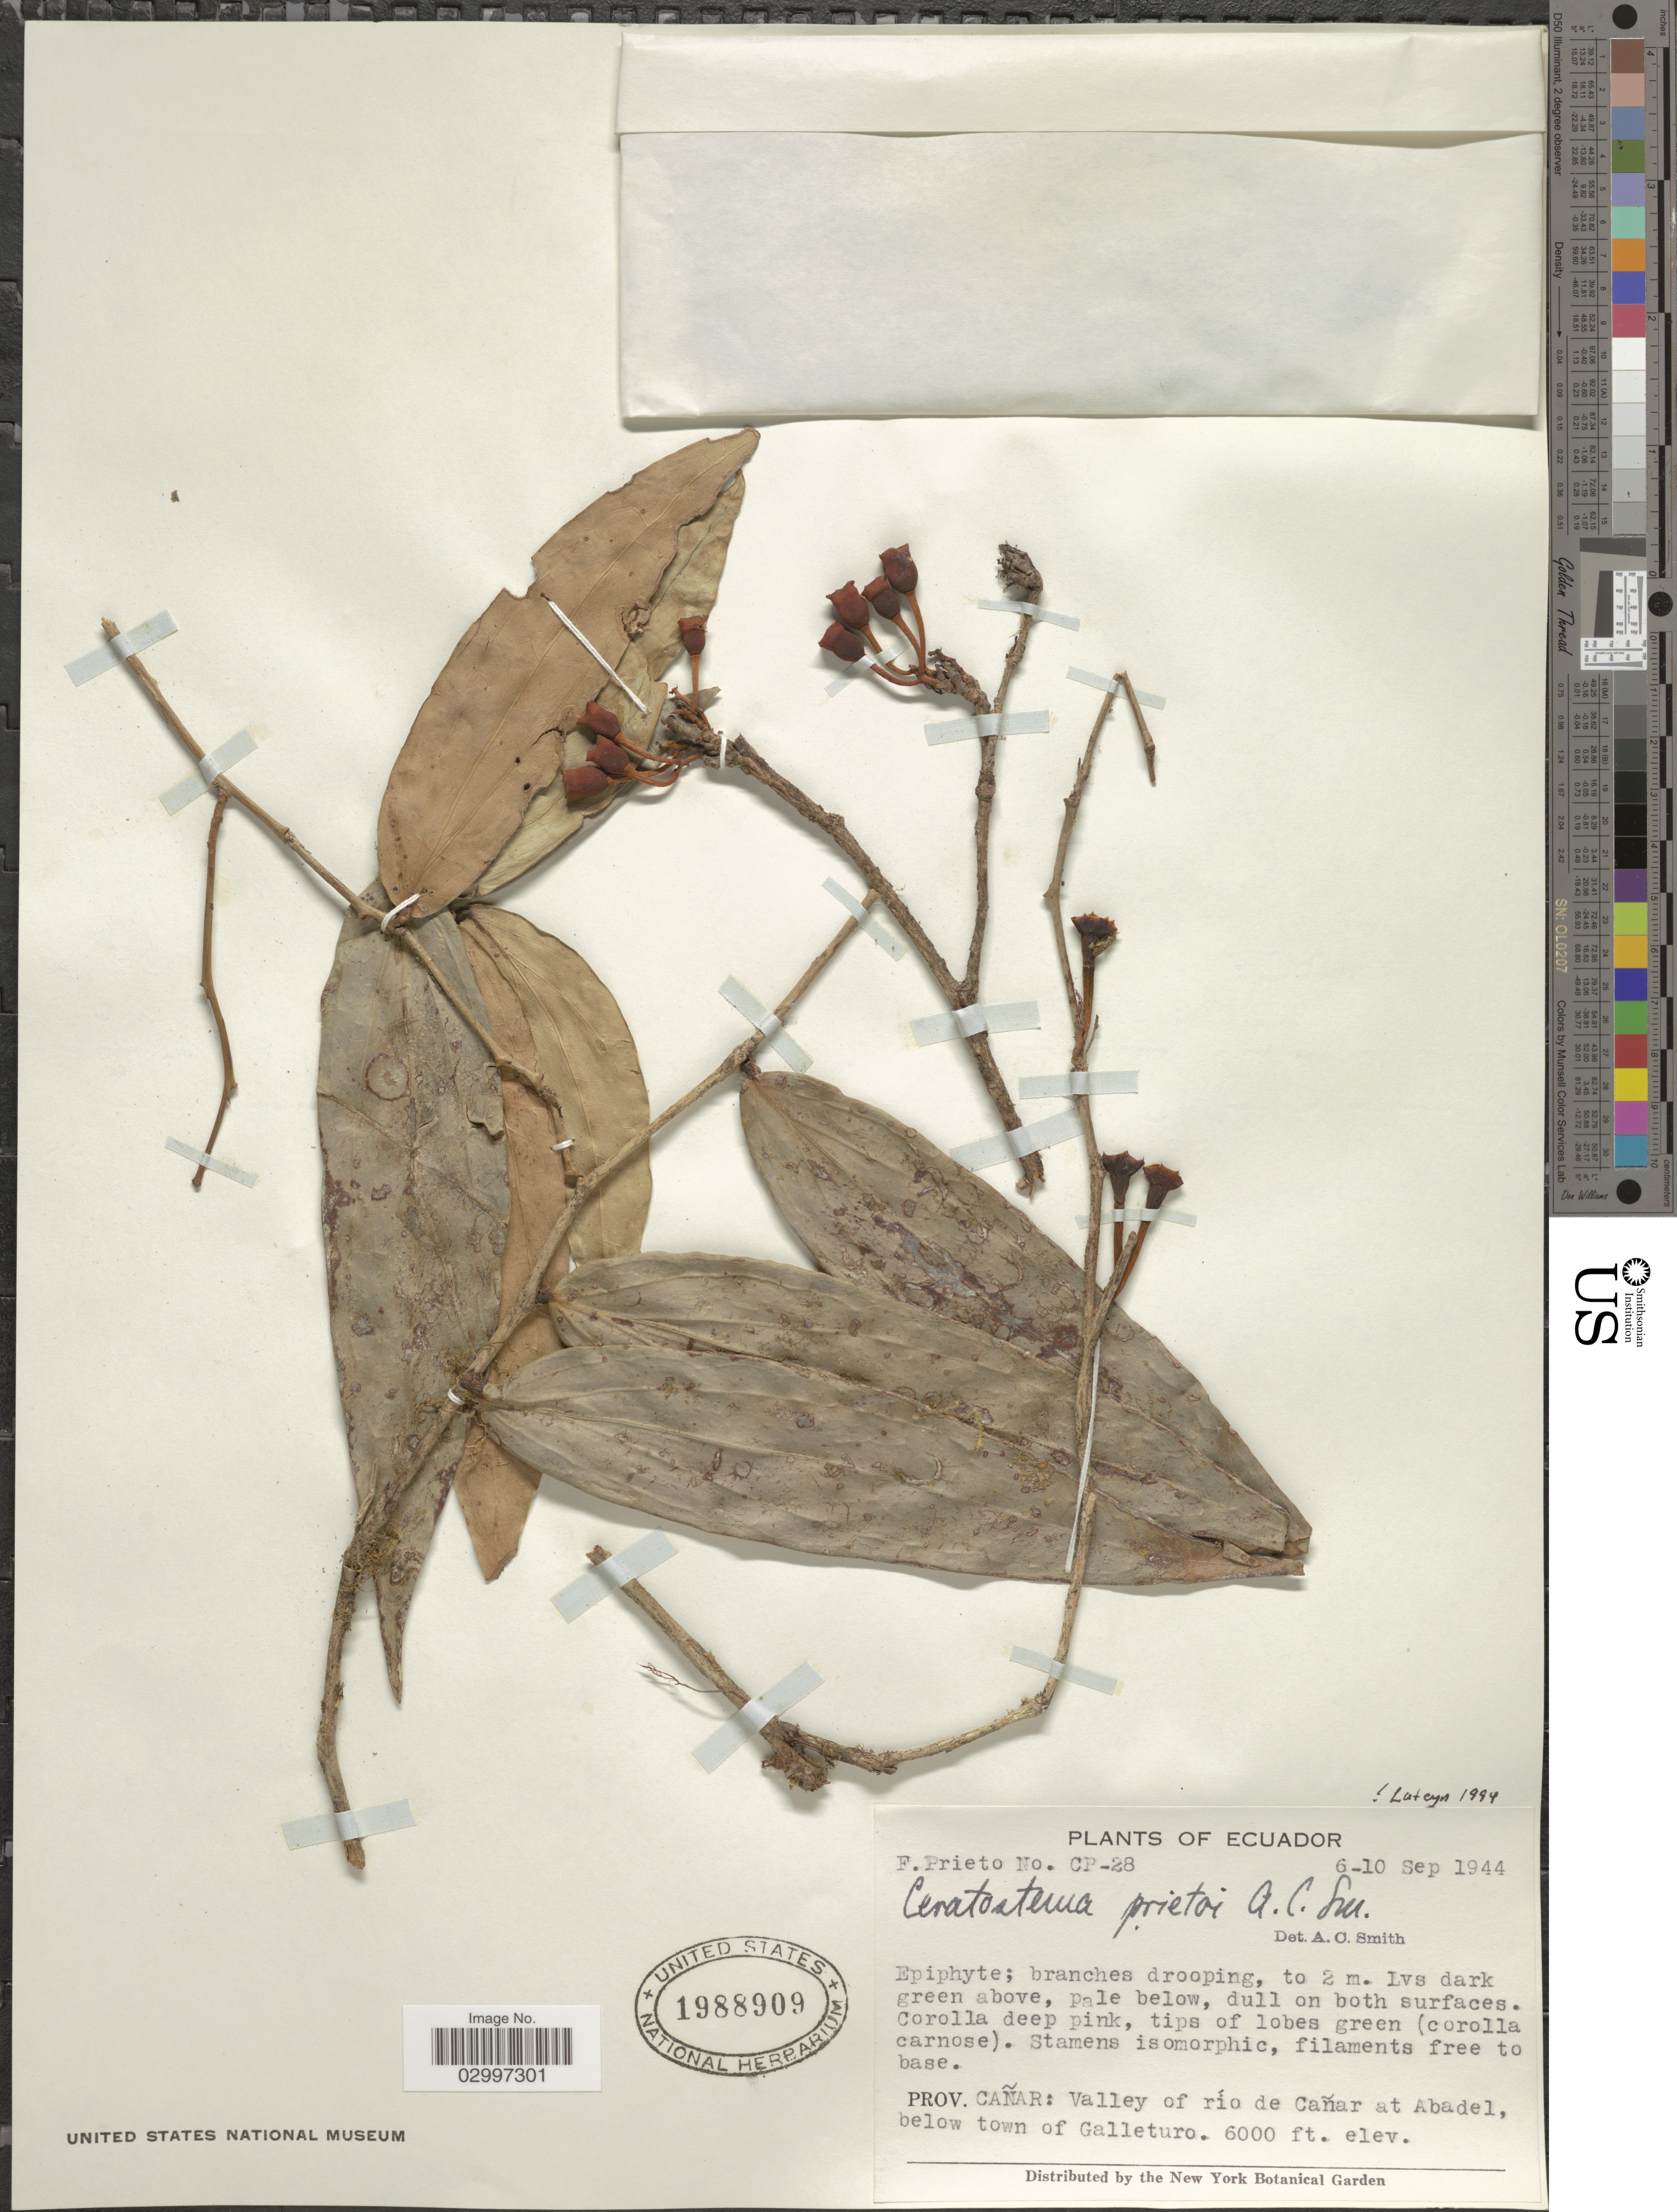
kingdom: Plantae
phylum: Tracheophyta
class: Magnoliopsida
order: Ericales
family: Ericaceae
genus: Ceratostema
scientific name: Ceratostema prietoi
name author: A.C. Sm.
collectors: F. Prieto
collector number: CP-28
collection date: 1944-09-06/1944-09-10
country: Ecuador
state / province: Cañar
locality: Valley of río de Cañar at Abadel, below town of Galleturo.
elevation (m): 1829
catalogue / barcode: US 1988909